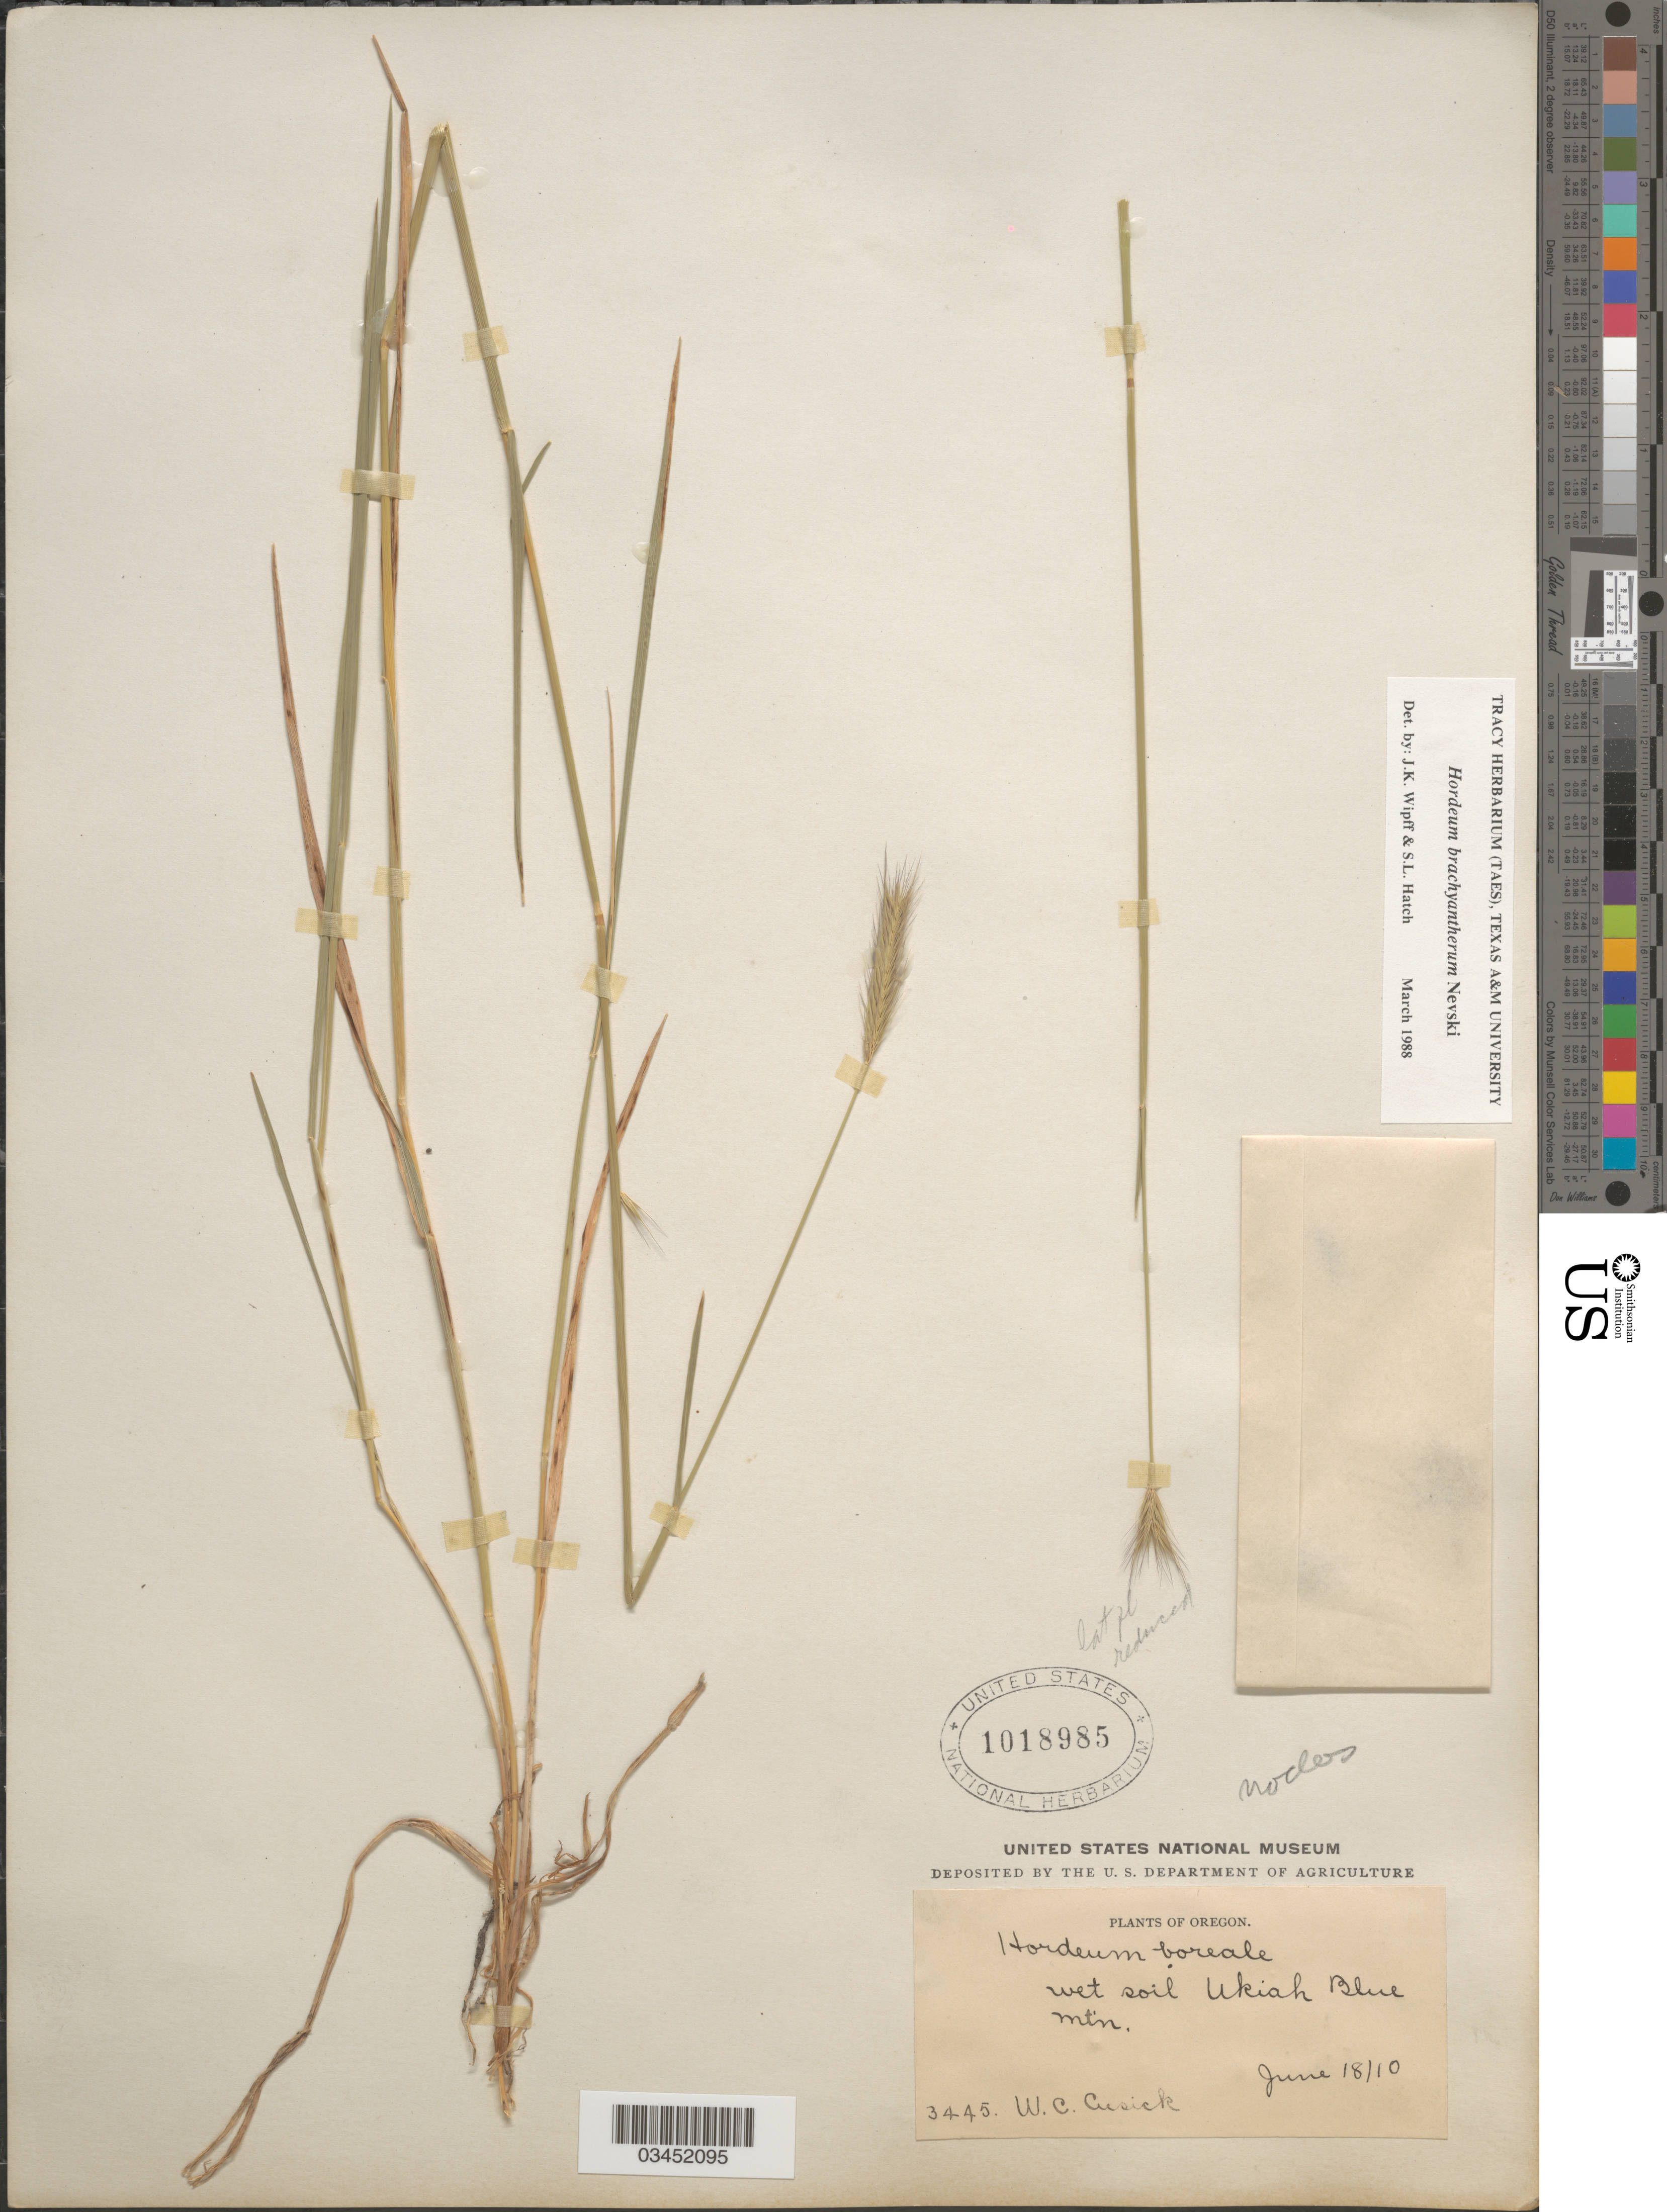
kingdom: Plantae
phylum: Tracheophyta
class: Liliopsida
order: Poales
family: Poaceae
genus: Hordeum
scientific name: Hordeum brachyantherum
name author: Nevski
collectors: W. C. Cusick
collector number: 3445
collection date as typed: Transcribed d/m/y: 18/6/10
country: United States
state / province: Oregon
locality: Wet soil Ukiah Blue Mtn.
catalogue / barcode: US 1018985